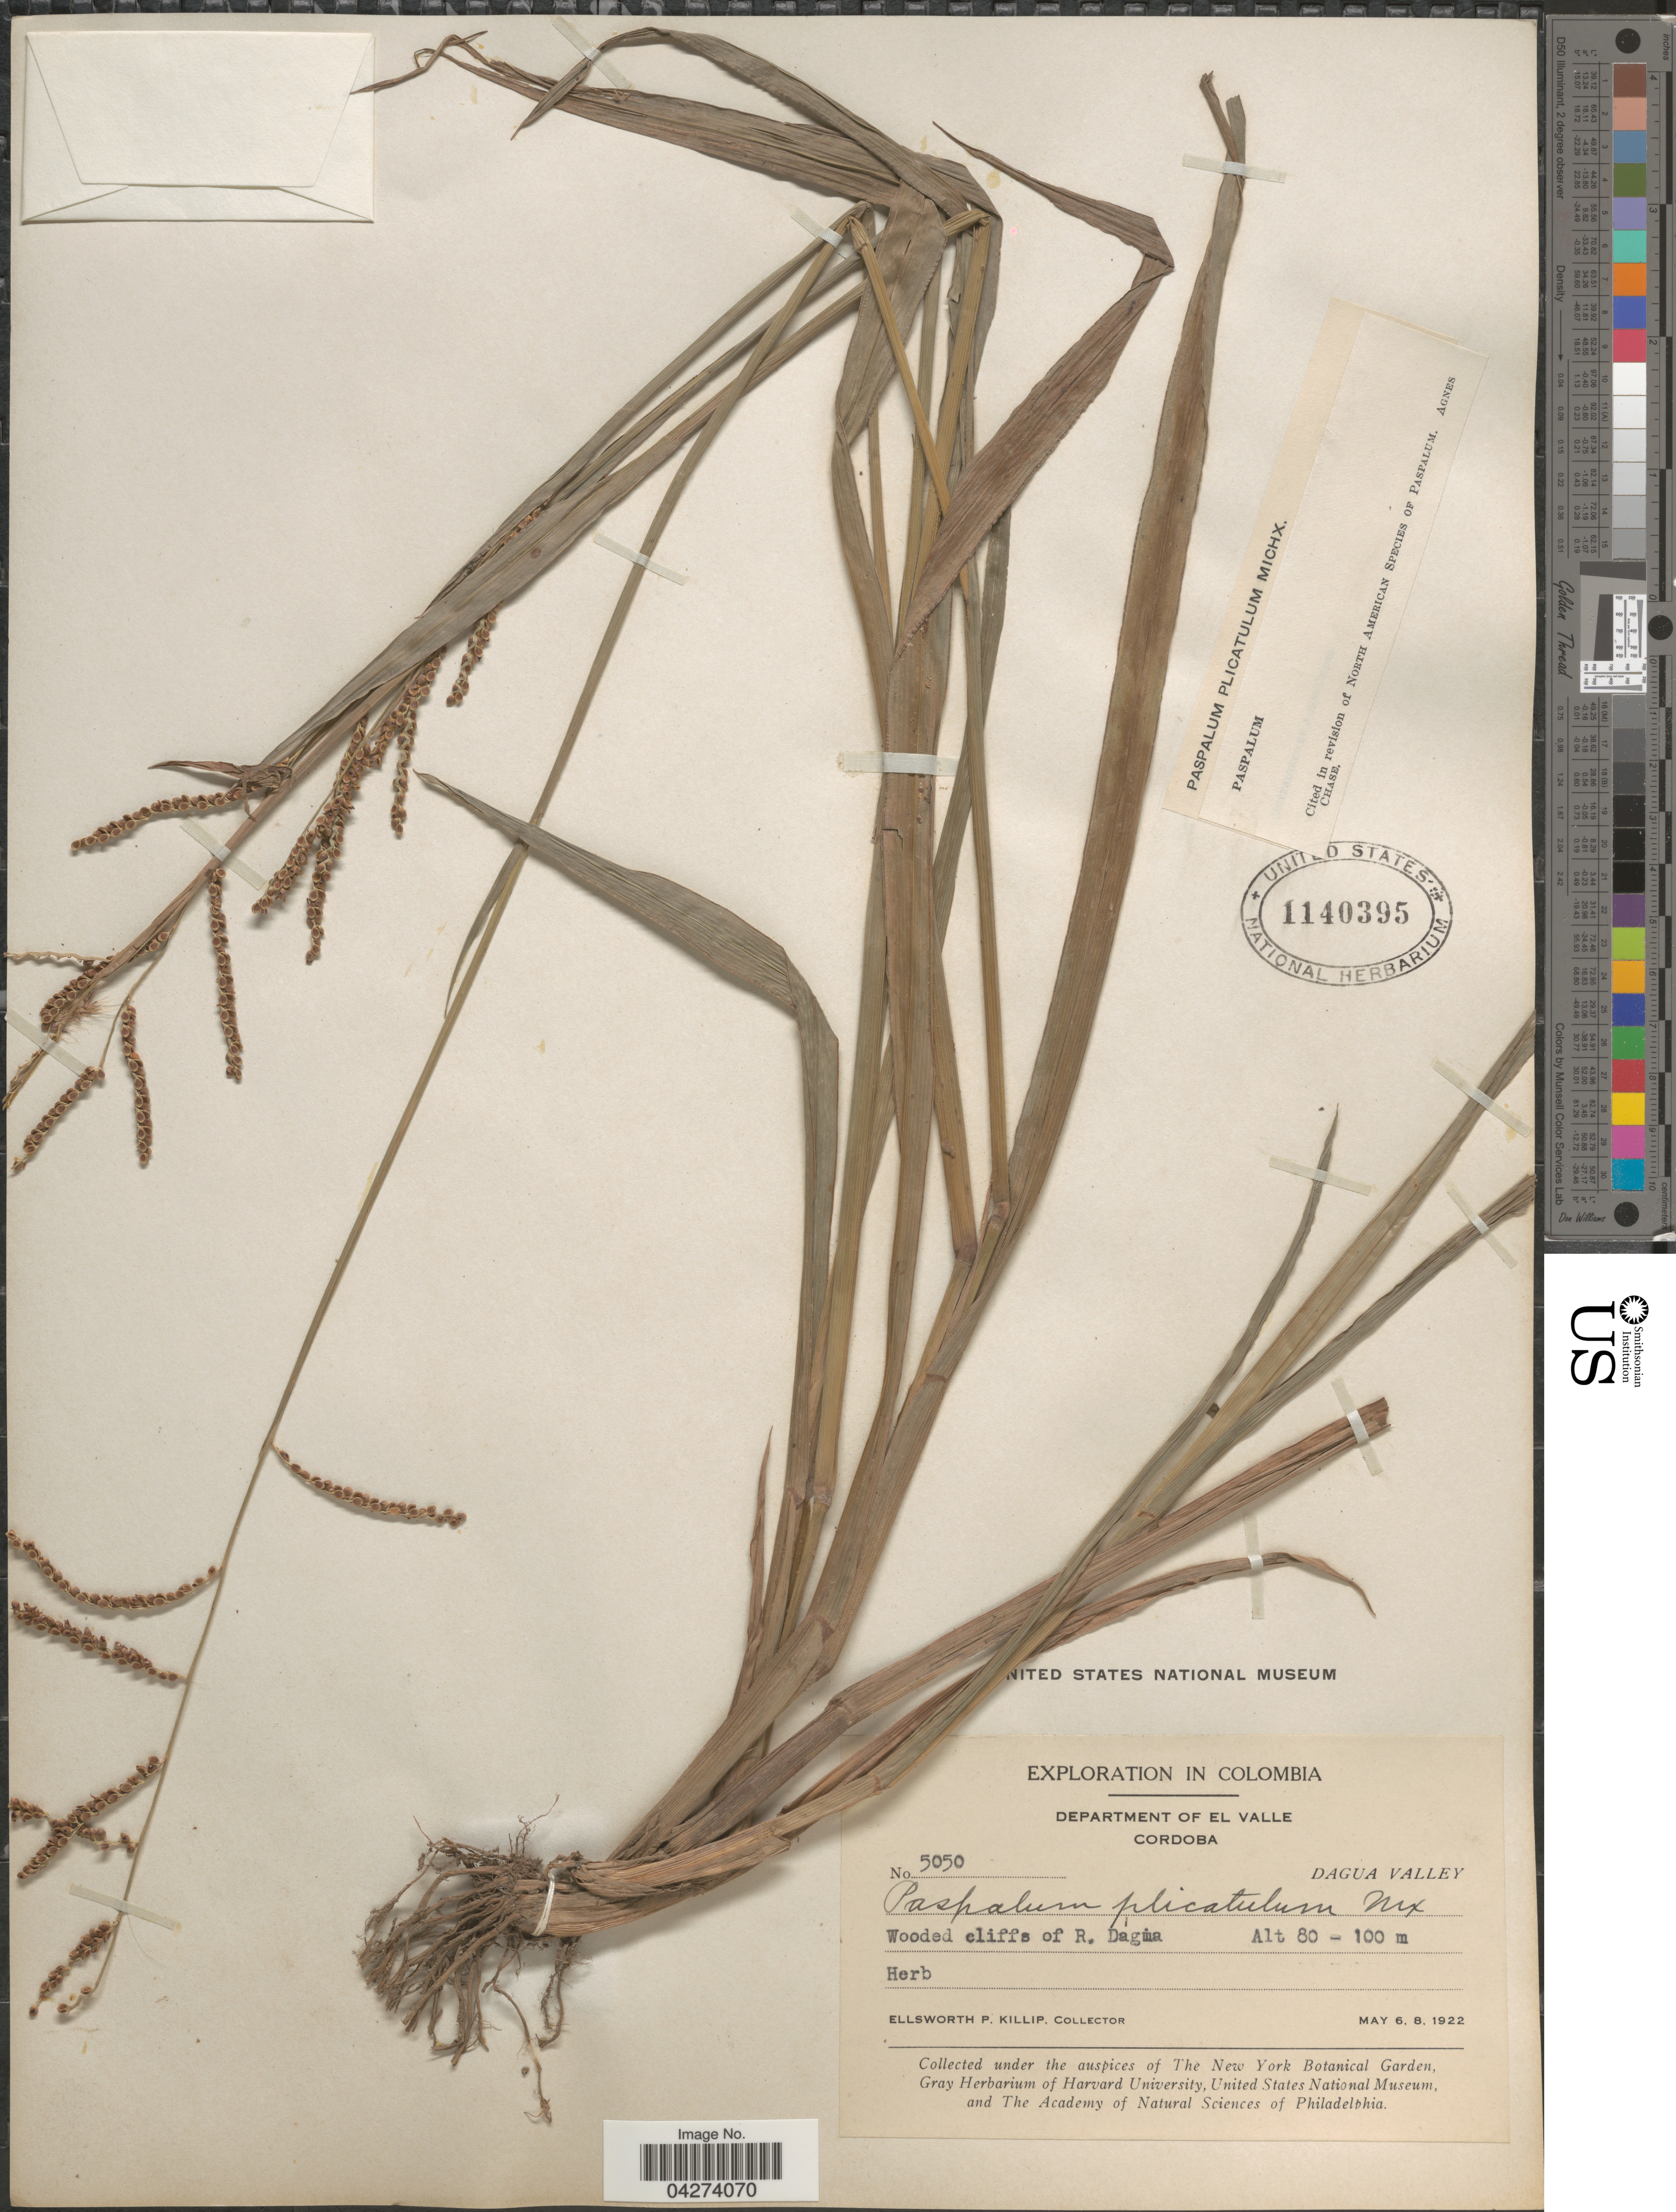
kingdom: Plantae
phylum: Tracheophyta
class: Liliopsida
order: Poales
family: Poaceae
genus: Paspalum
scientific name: Paspalum plicatulum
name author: Michx.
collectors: E. P. Killip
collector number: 5050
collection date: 1922-05-06/1922-05-08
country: Colombia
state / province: Valle del Cauca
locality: Exploration in Colombia. Department of El Valle. Cordoba. Dagua Valley. Wooded cliffs of R. Dagma.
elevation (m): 80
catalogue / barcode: US 1140395